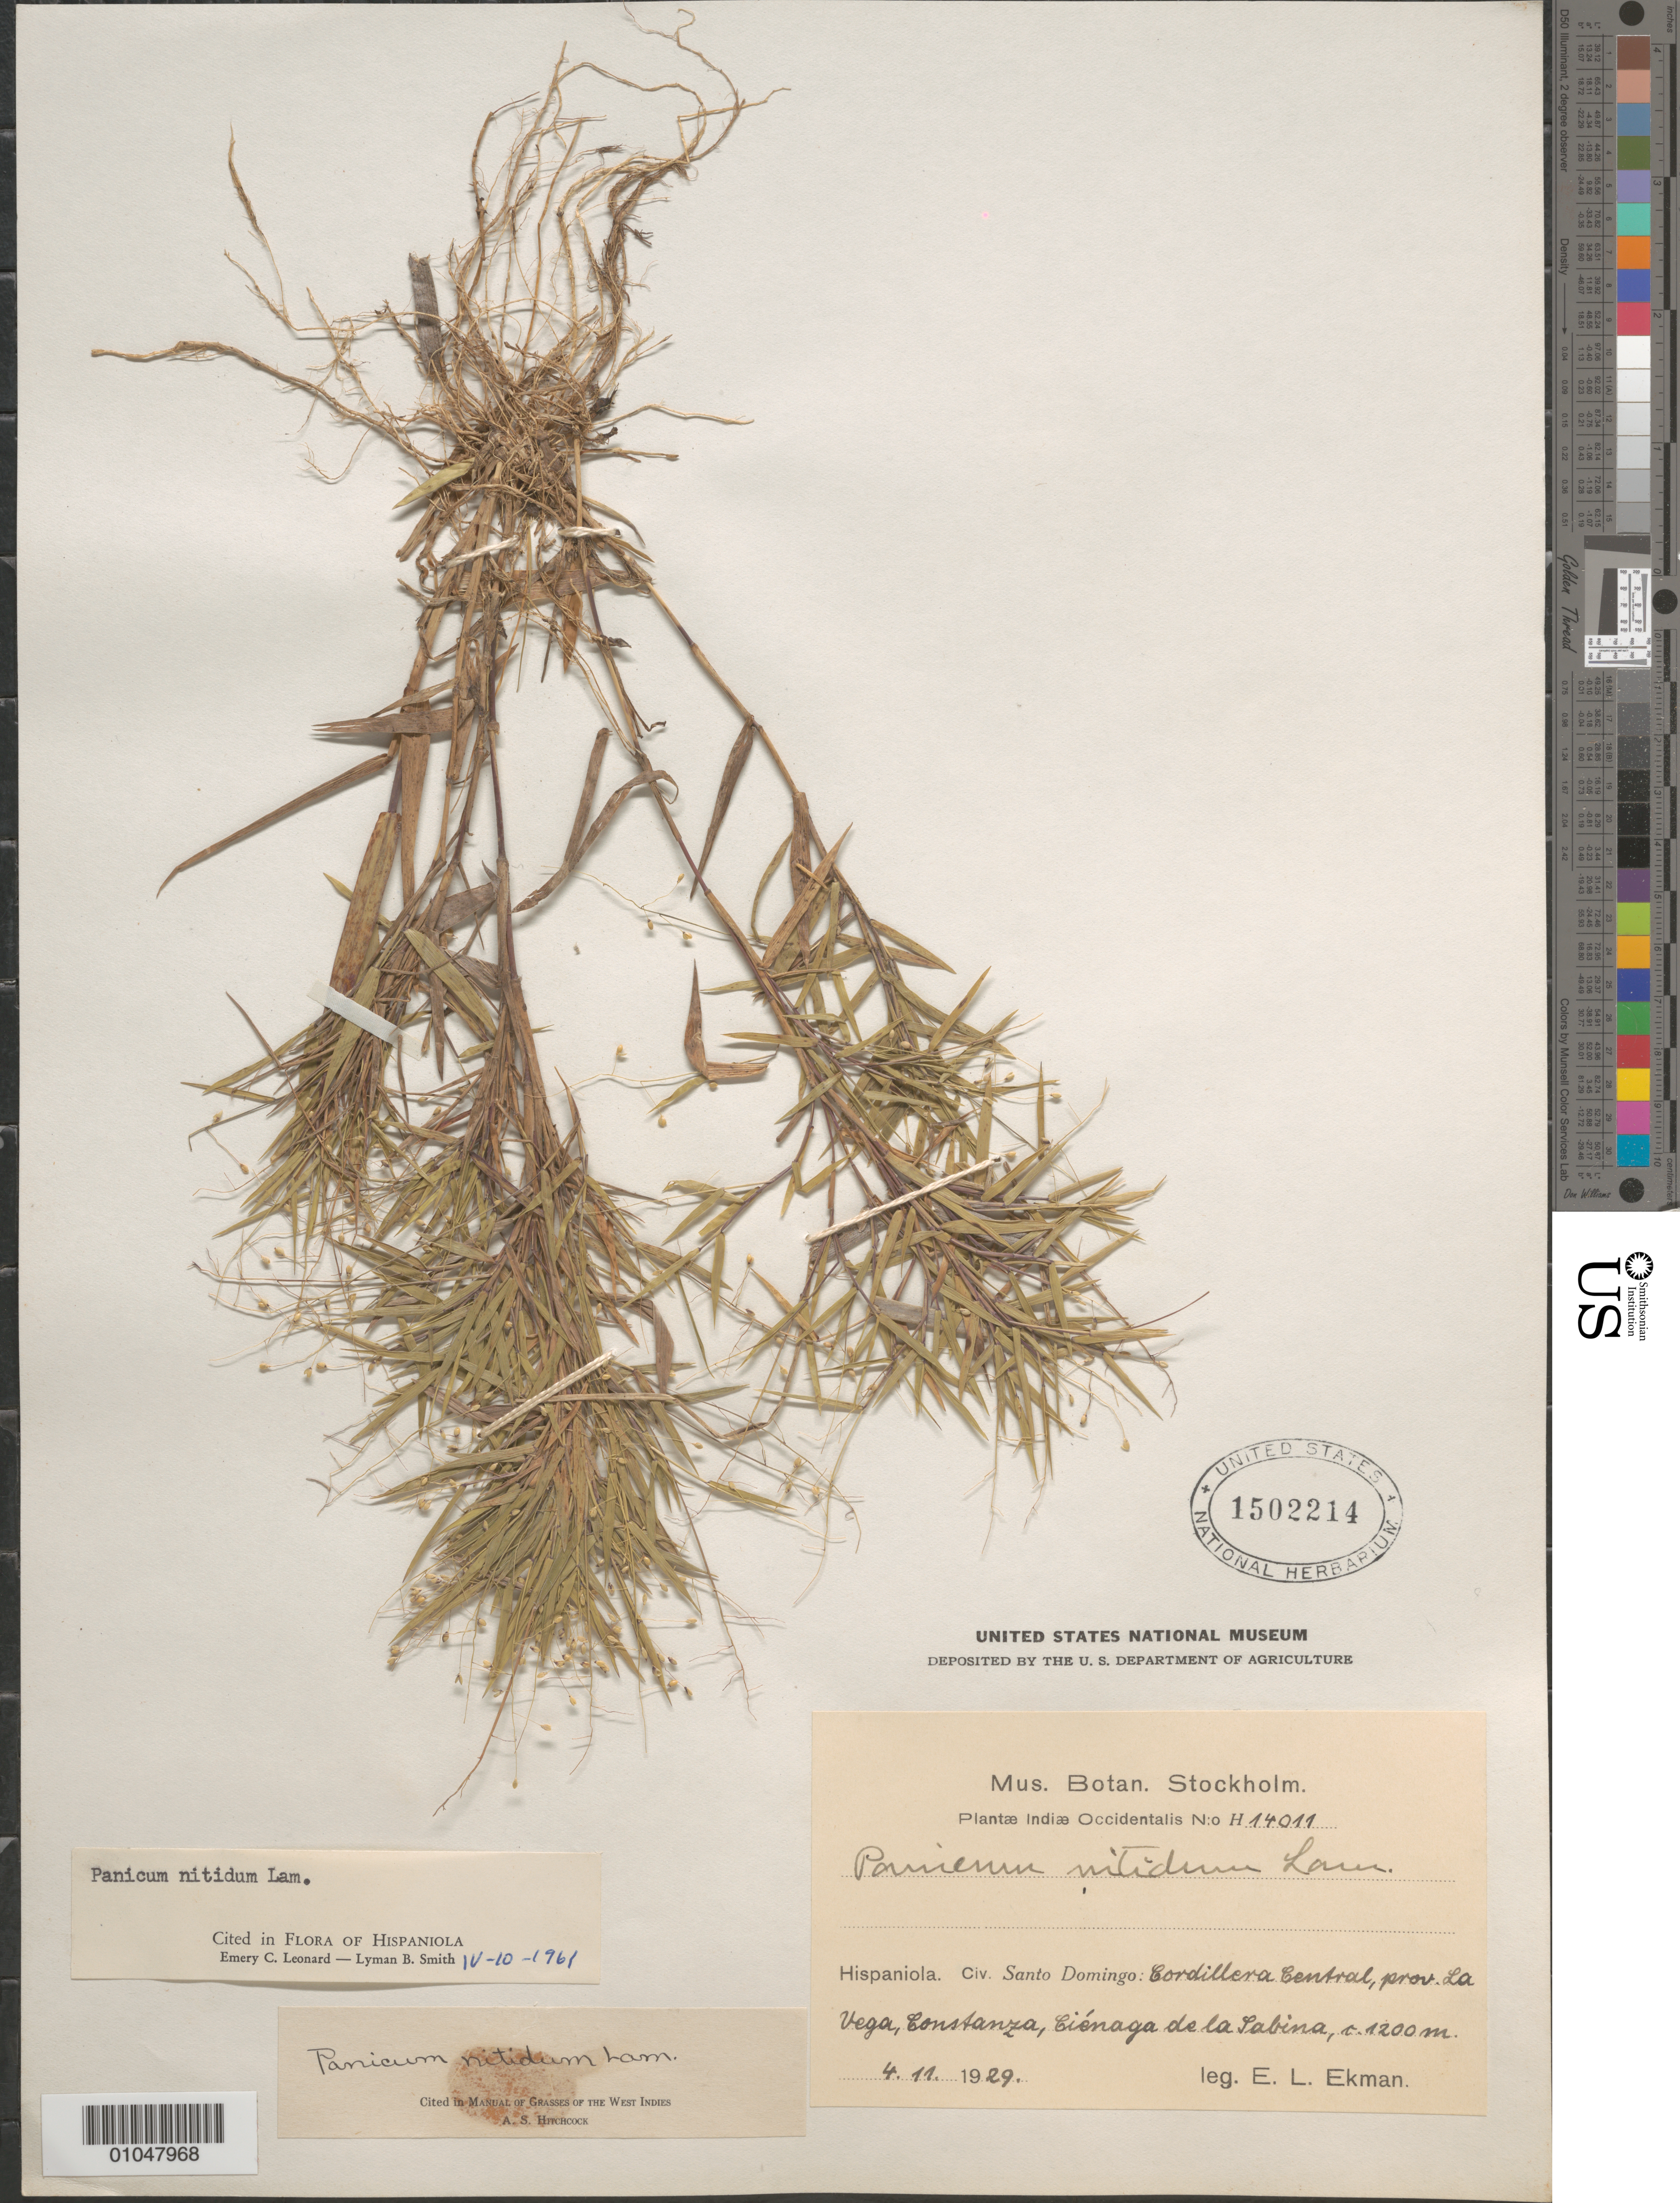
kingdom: Plantae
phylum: Tracheophyta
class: Liliopsida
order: Poales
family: Poaceae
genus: Panicum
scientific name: Panicum nitidum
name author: Lam.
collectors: E. L. Ekman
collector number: H 14011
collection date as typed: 04 Nov 1929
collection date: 1929-11-04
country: Dominican Republic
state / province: La Vega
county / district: Santo Domingo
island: Hispaniola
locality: Cordillera Central, Constanza, Cienaga de la Sabina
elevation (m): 1200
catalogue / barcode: US 1502214